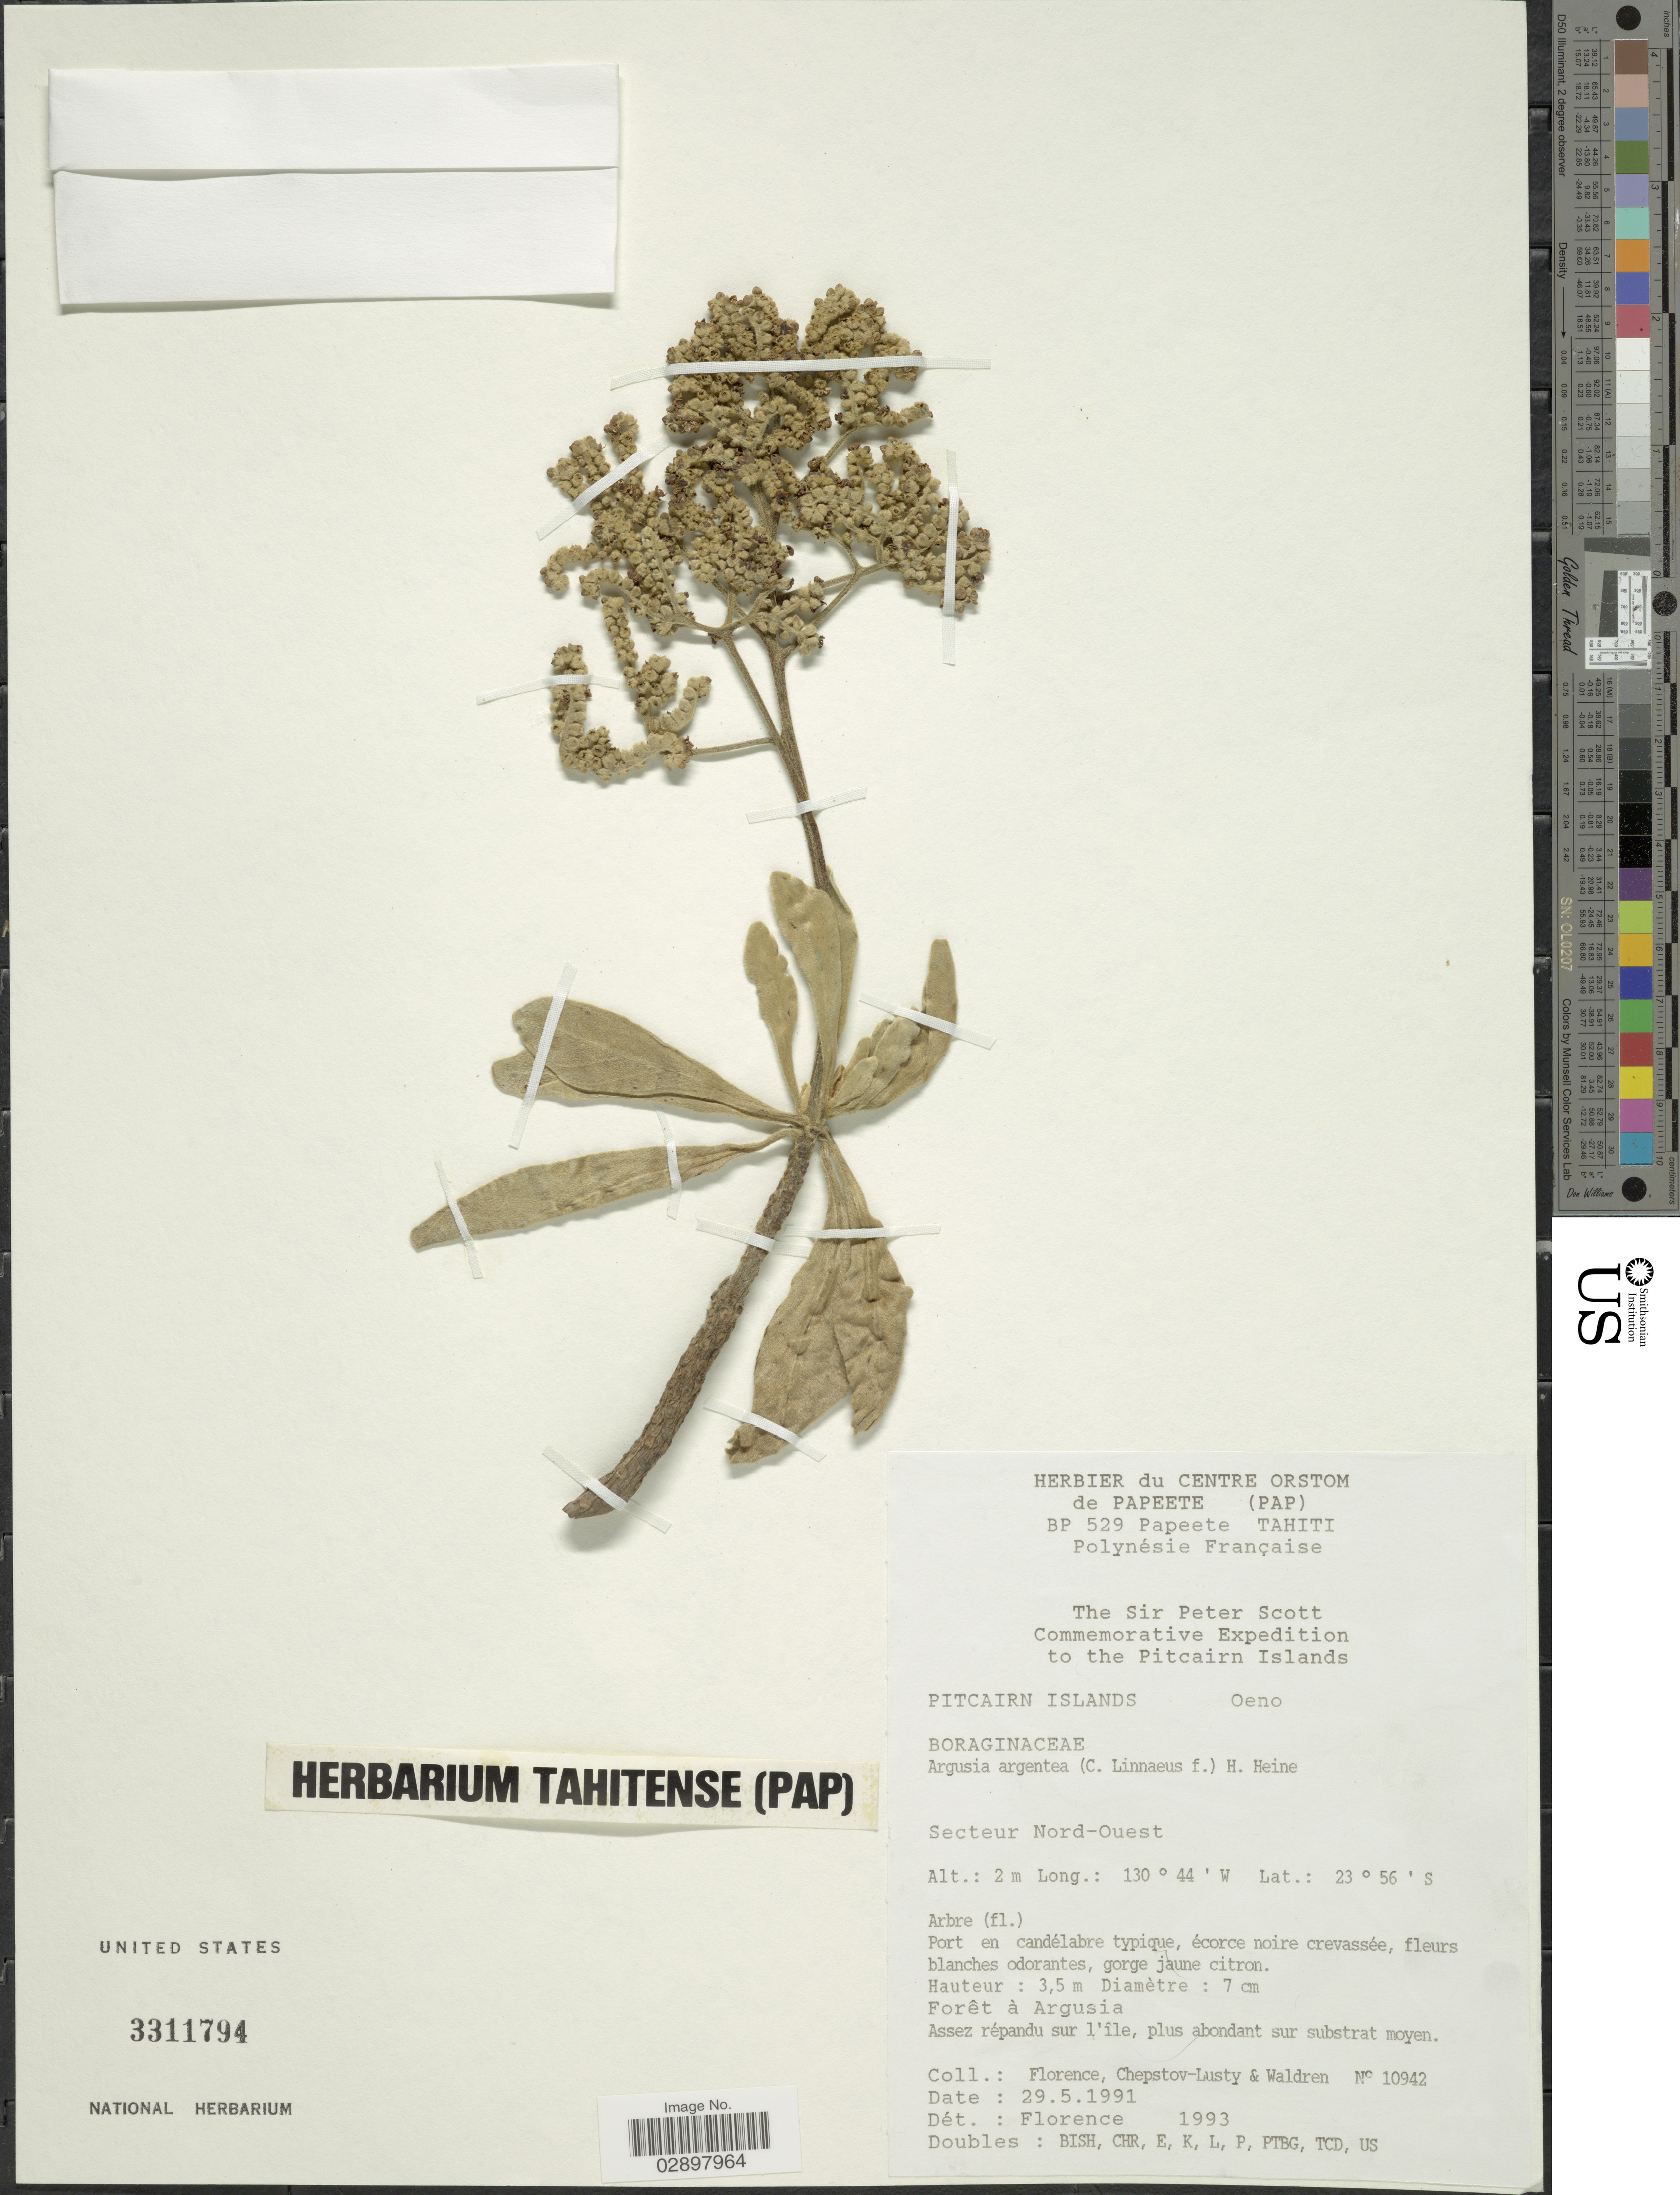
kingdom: Plantae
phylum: Tracheophyta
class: Magnoliopsida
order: Boraginales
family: Heliotropiaceae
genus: Heliotropium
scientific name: Heliotropium arboreum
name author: (Blanco) Mabberley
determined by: Wagner, W. L., (BOT), Smithsonian Institution - National Museum of Natural History (UNITED STATES)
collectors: -. Florence, -. Chepstov-lusty & Waldren, --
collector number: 10942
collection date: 1991-05-29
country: Pitcairn Islands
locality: Oeno. Secteur Nord-Ouest.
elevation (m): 2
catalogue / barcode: US 3311794